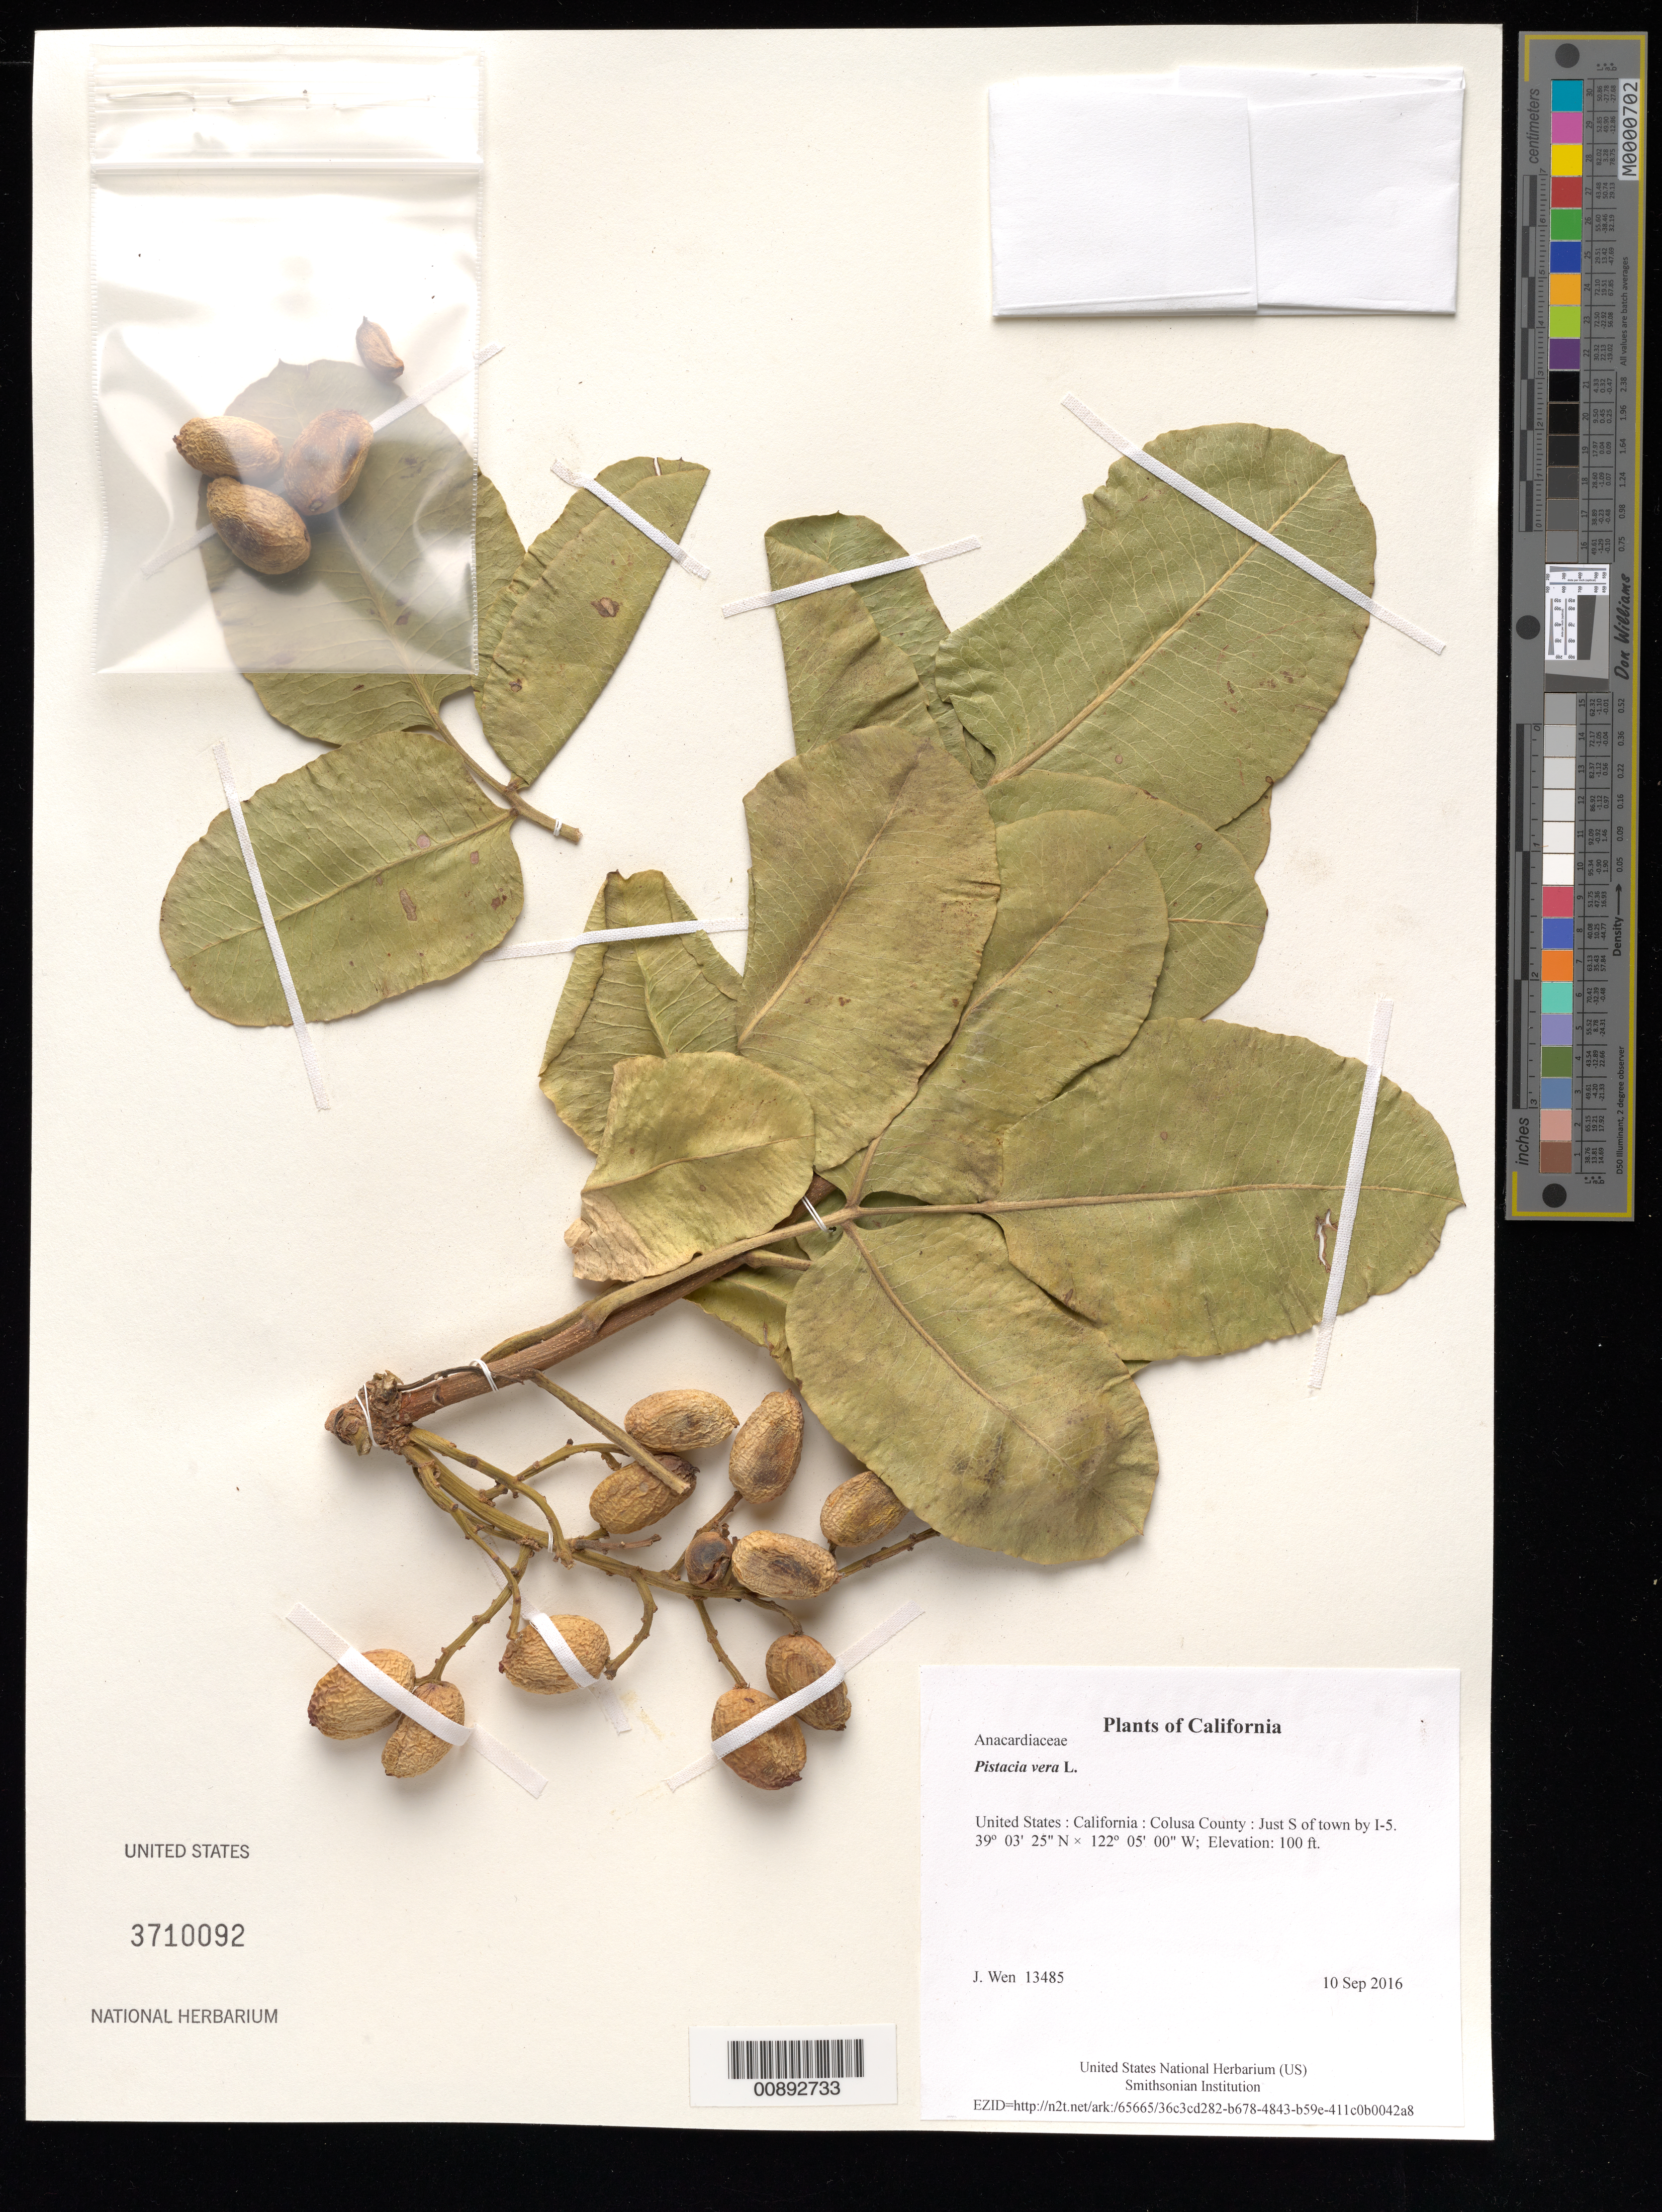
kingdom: Plantae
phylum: Tracheophyta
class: Magnoliopsida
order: Sapindales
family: Anacardiaceae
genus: Pistacia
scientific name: Pistacia vera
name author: L.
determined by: Wen, Jun, (BOT), Smithsonian Institution - National Museum of Natural History (UNITED STATES)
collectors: J. Wen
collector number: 13485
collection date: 2016-09-10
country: United States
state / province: California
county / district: Colusa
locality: Just S of town by I-5.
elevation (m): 30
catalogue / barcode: US 3710092